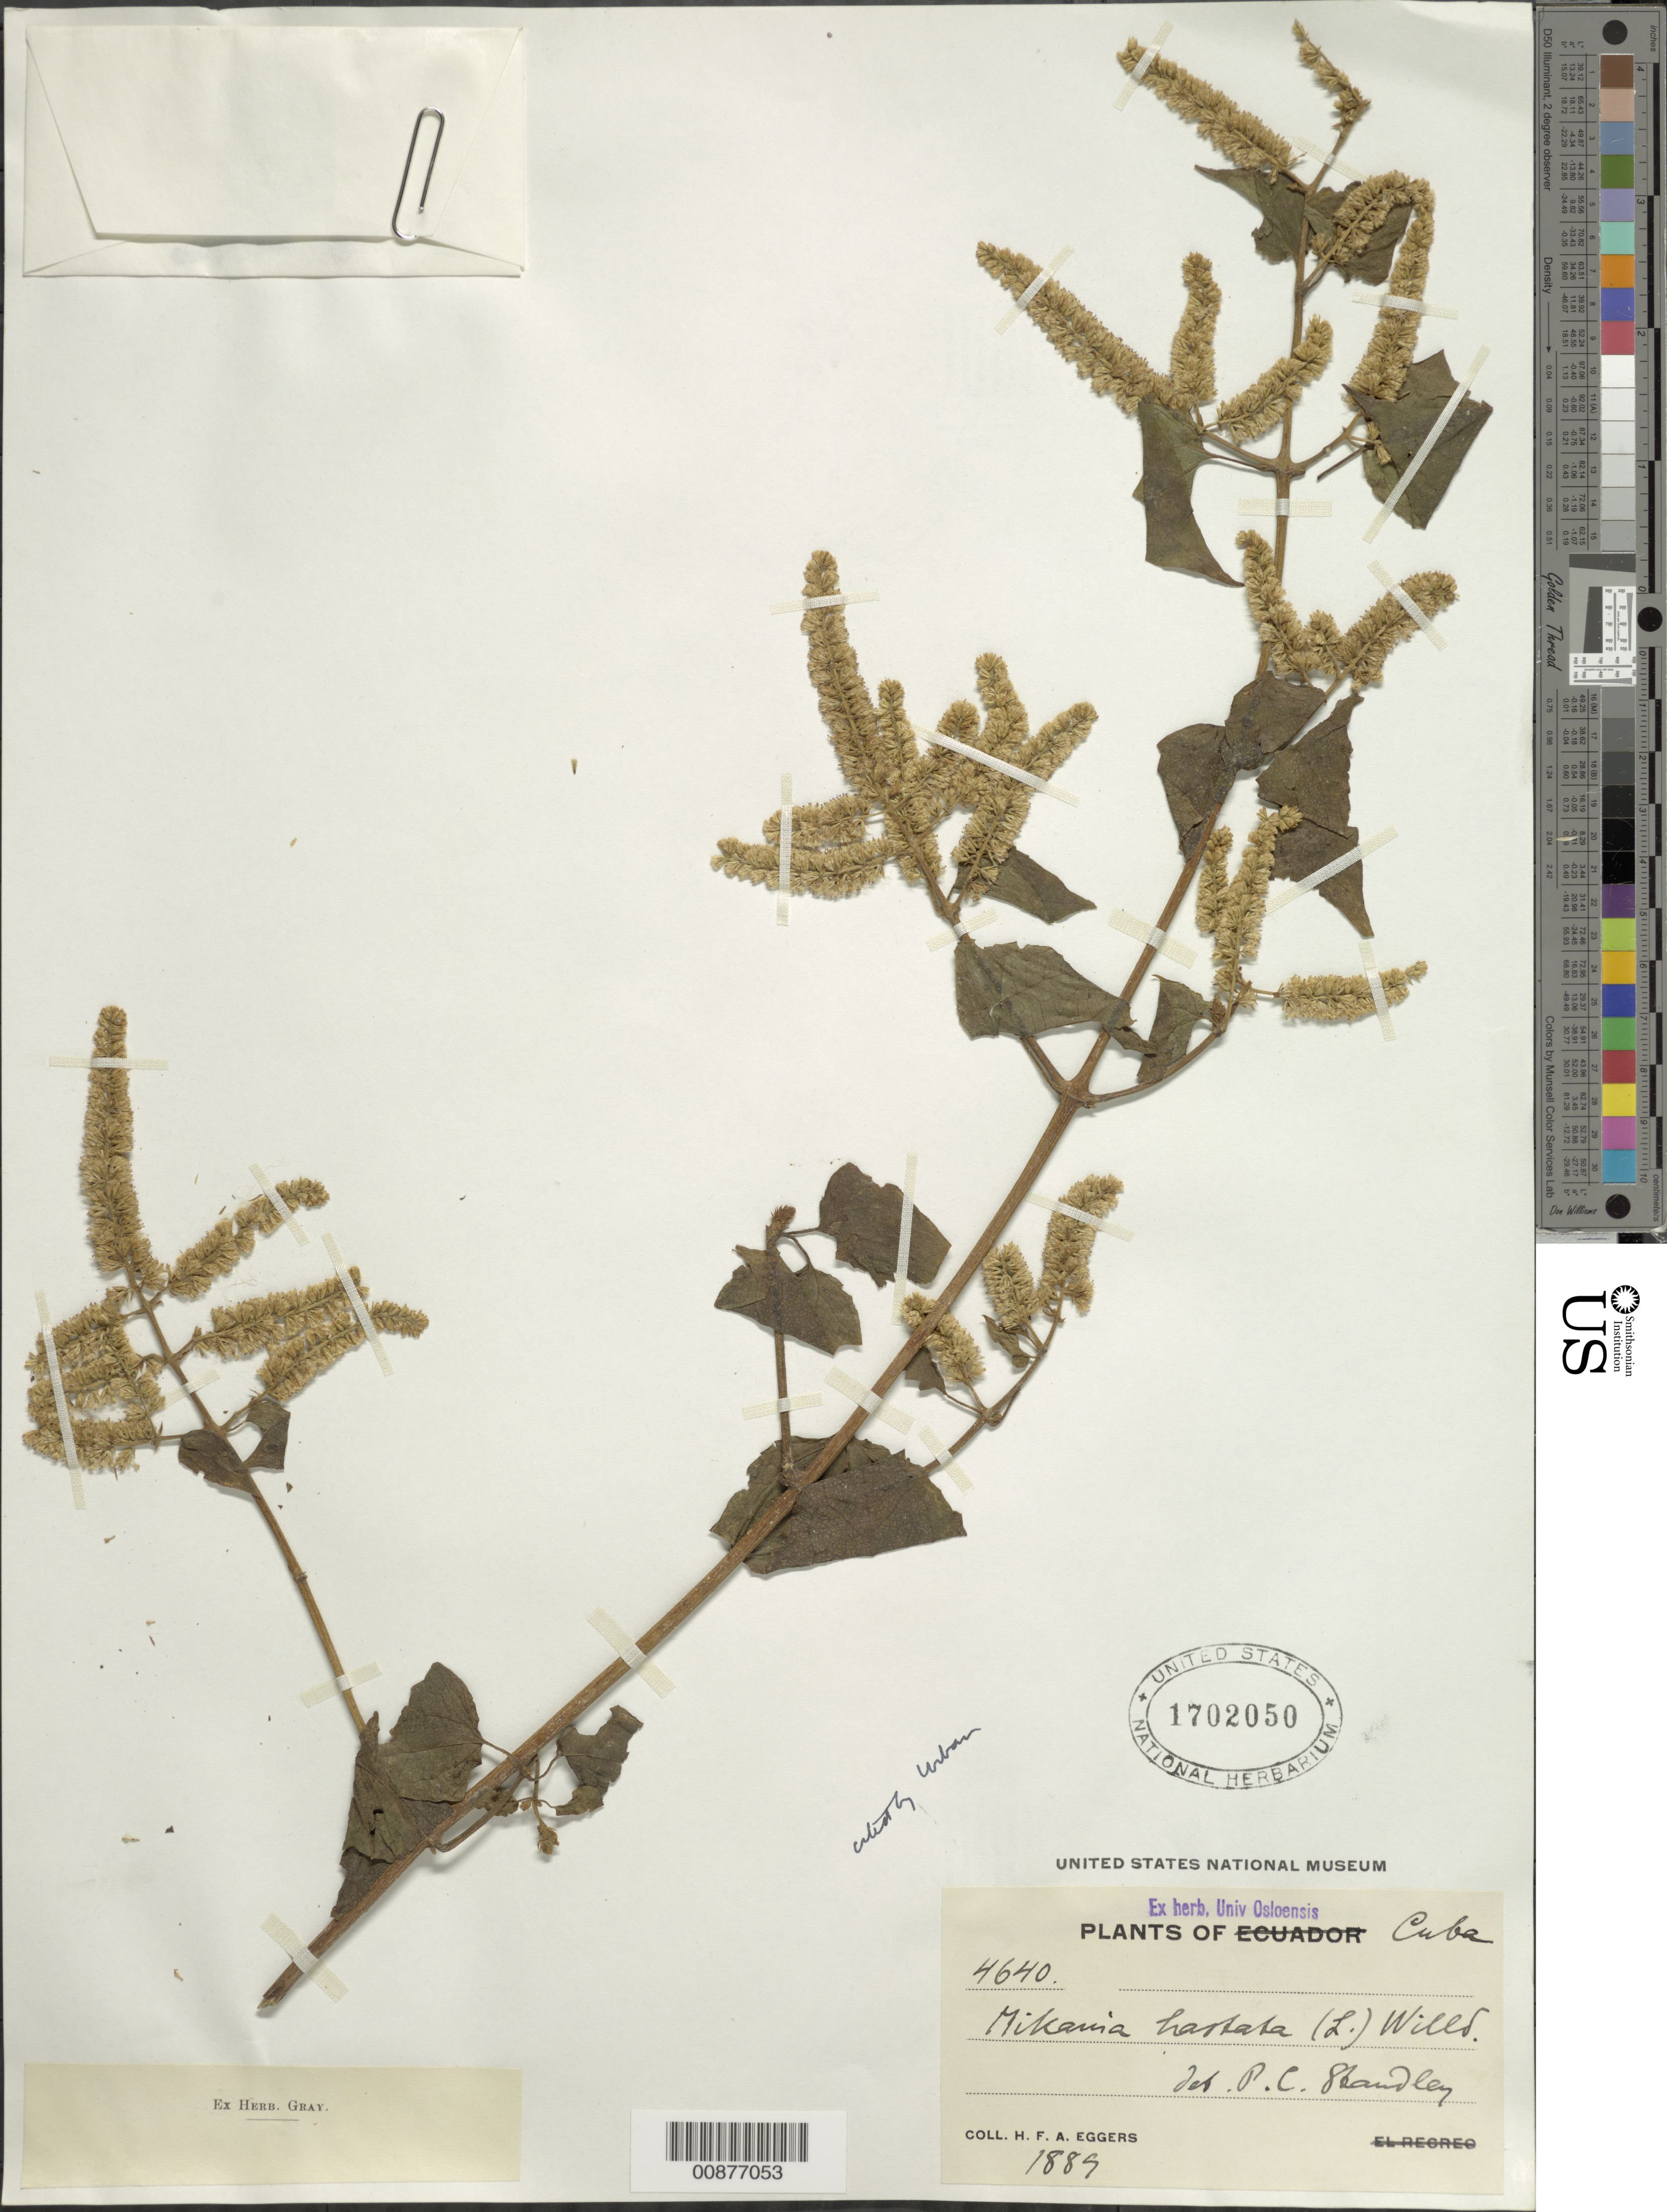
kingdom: Plantae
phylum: Tracheophyta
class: Magnoliopsida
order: Asterales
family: Asteraceae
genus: Mikania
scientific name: Mikania hastata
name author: (L.) Willd.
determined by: Standley, Paul C.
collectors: H. F. A. von Eggers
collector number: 4640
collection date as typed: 1889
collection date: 1889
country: Cuba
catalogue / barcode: US 1702050